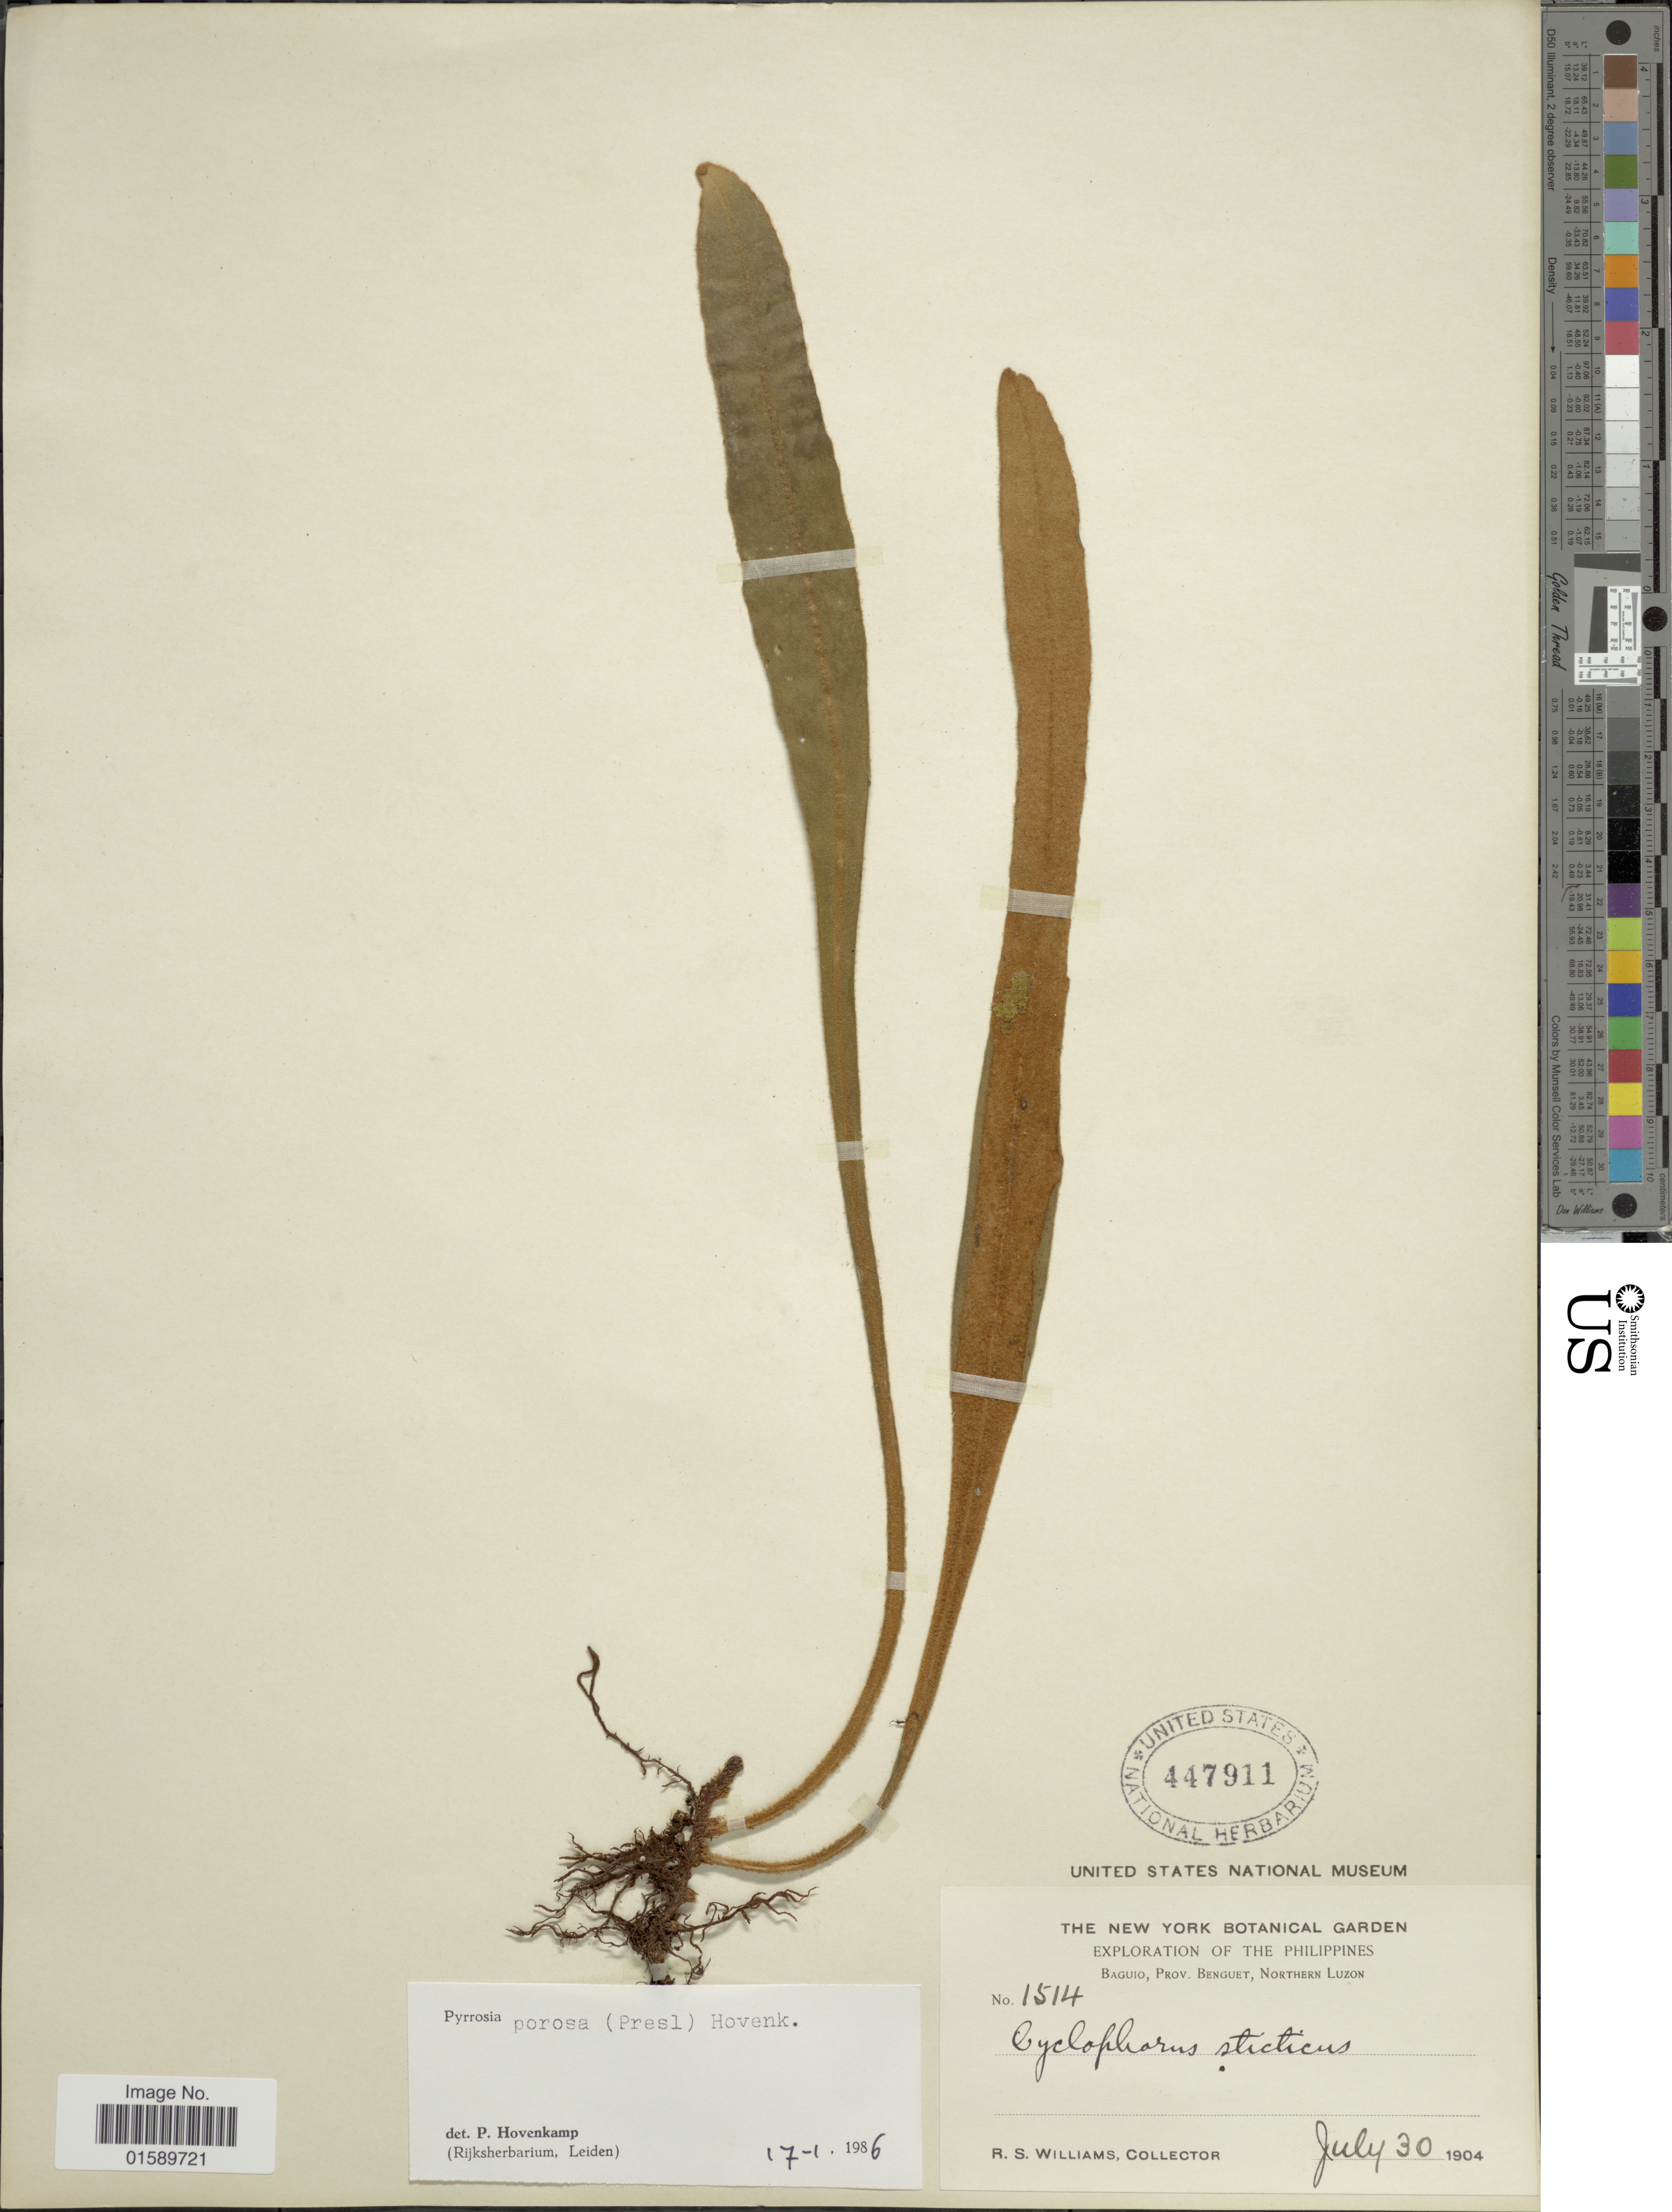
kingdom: Plantae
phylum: Tracheophyta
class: Polypodiopsida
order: Polypodiales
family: Polypodiaceae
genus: Pyrrosia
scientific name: Pyrrosia porosa var. porosa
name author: (C. Presl) Hovenkamp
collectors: R. S. Williams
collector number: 1514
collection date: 1904-07-30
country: Philippines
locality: Baguio, Prov. Benguet, Northern Luzon.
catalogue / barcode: US 447911